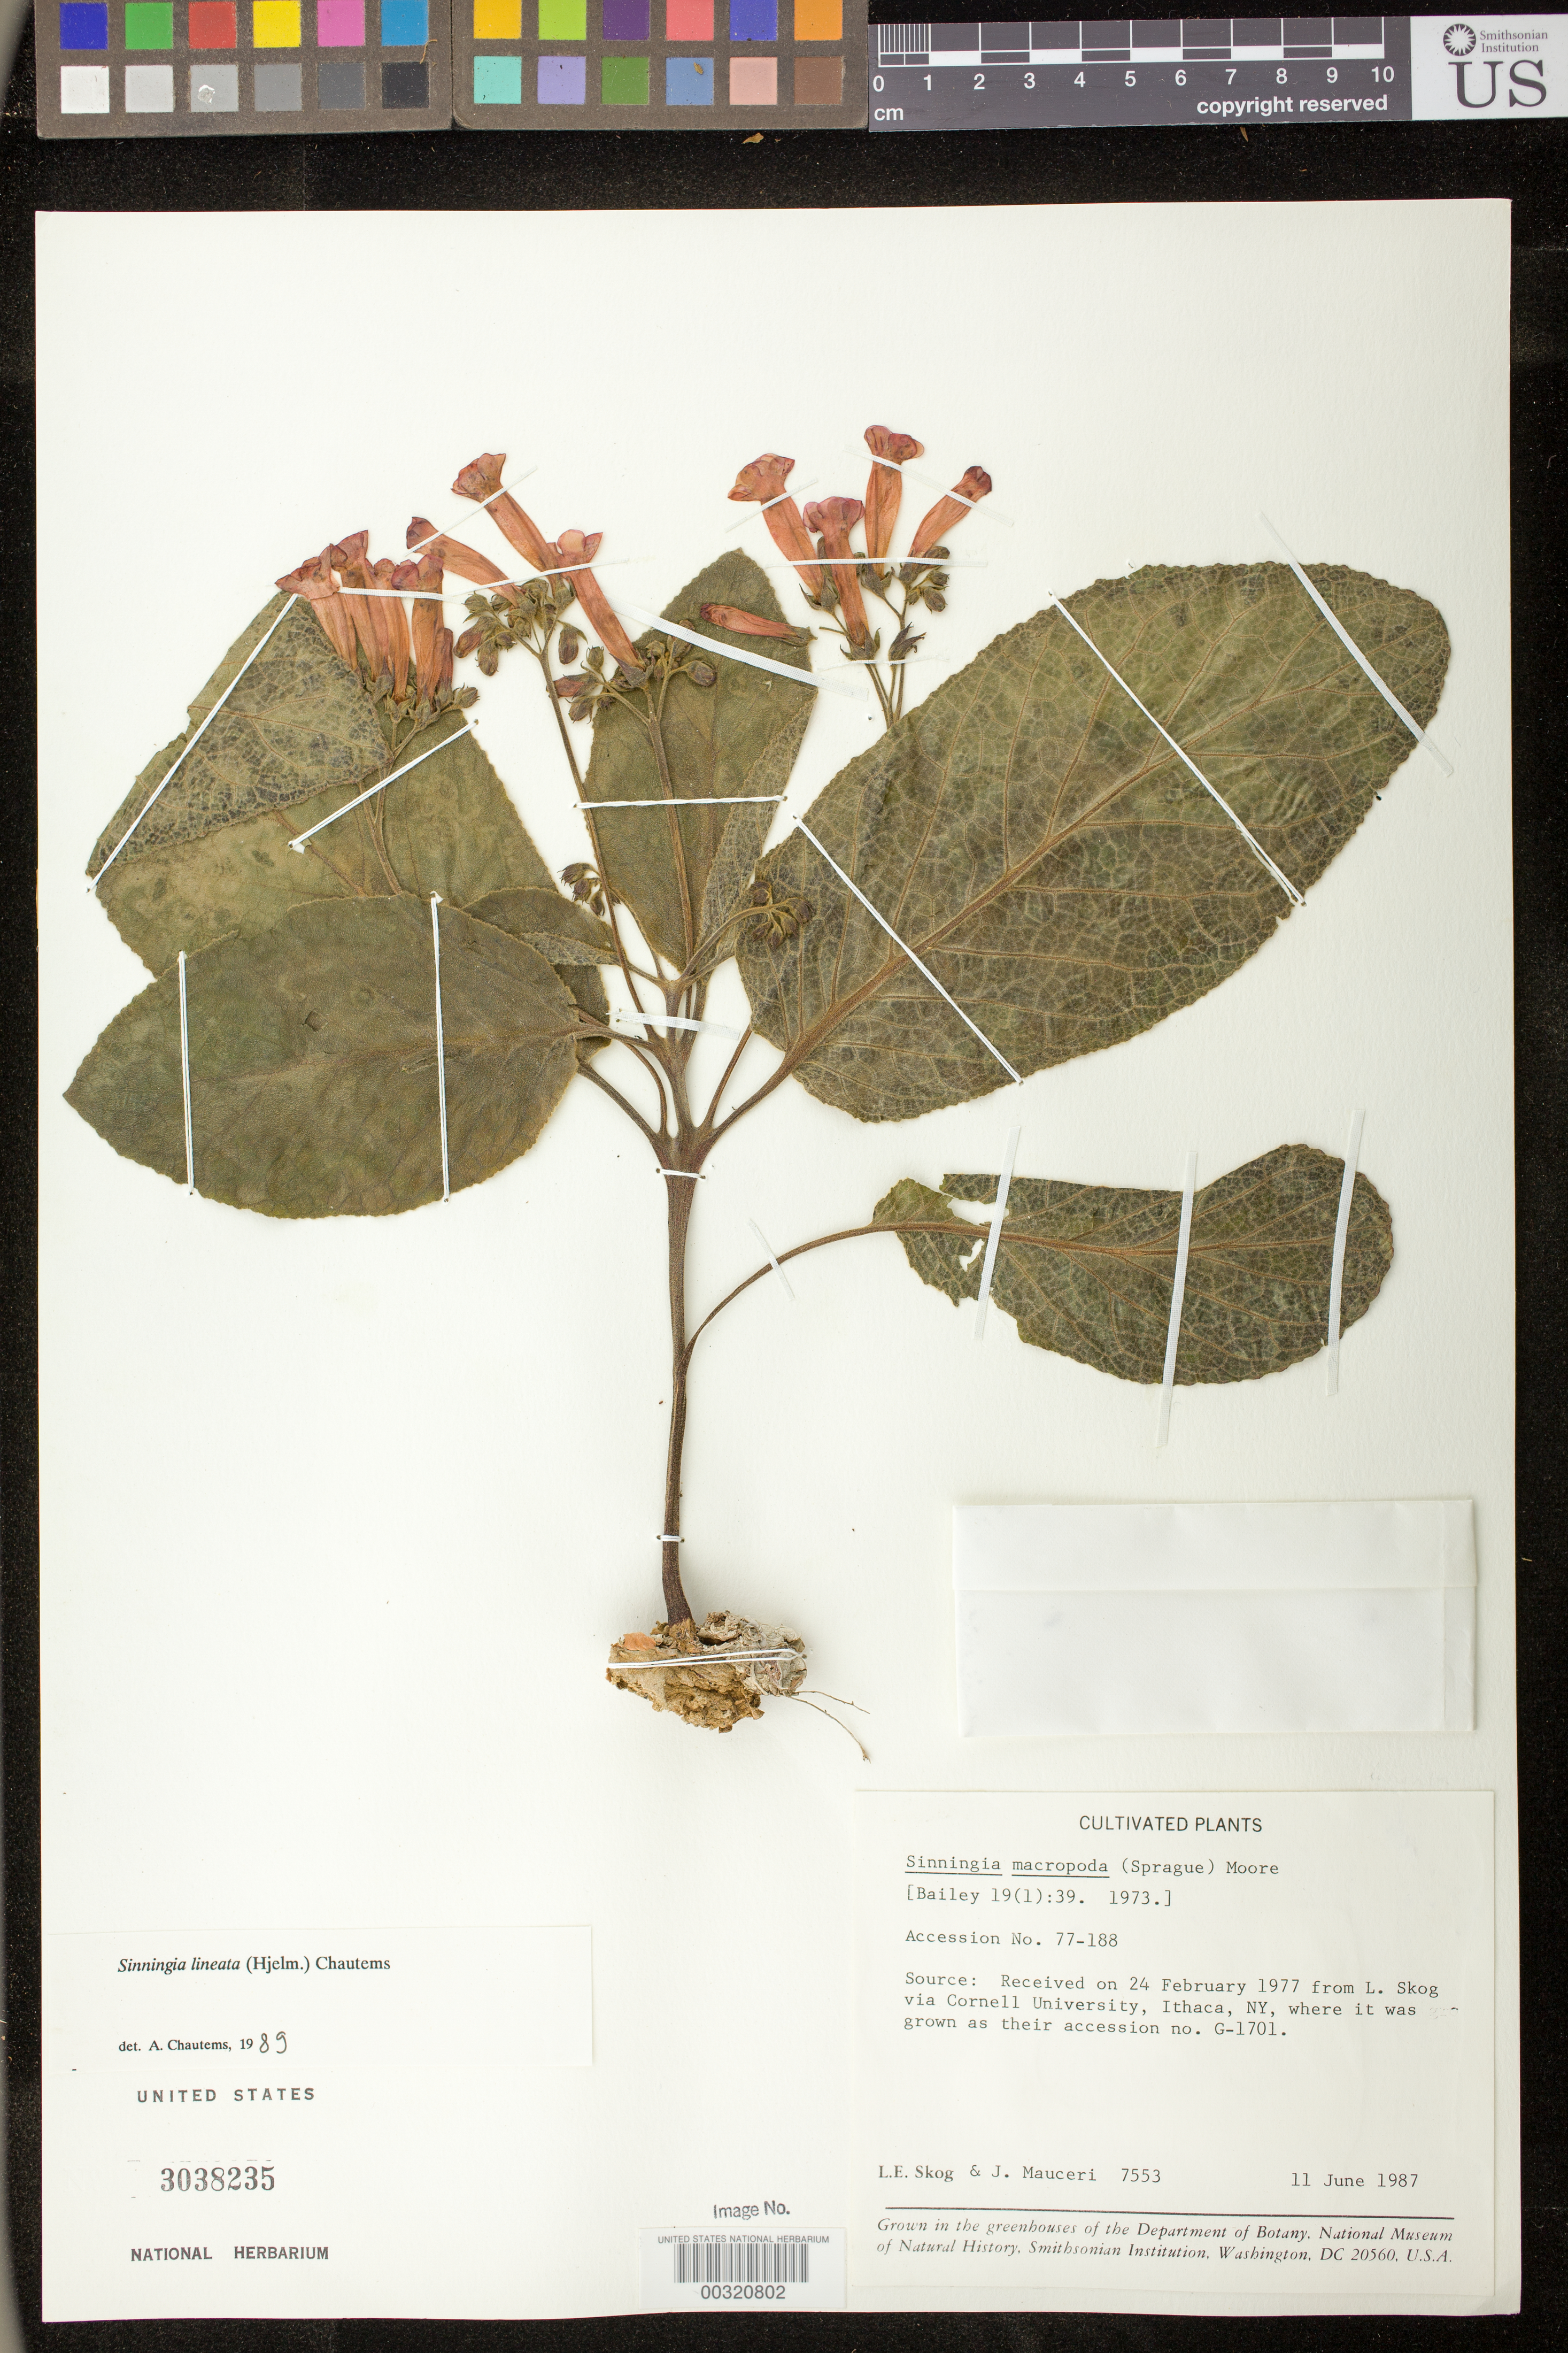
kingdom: Plantae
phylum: Tracheophyta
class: Magnoliopsida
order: Lamiales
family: Gesneriaceae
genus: Sinningia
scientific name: Sinningia lineata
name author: (Hjelmq.) Chautems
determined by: Chautems, A. P.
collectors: L. E. Skog & J. Mauceri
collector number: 7553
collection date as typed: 11 Jun 1987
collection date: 1987-06-11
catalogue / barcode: US 3038235